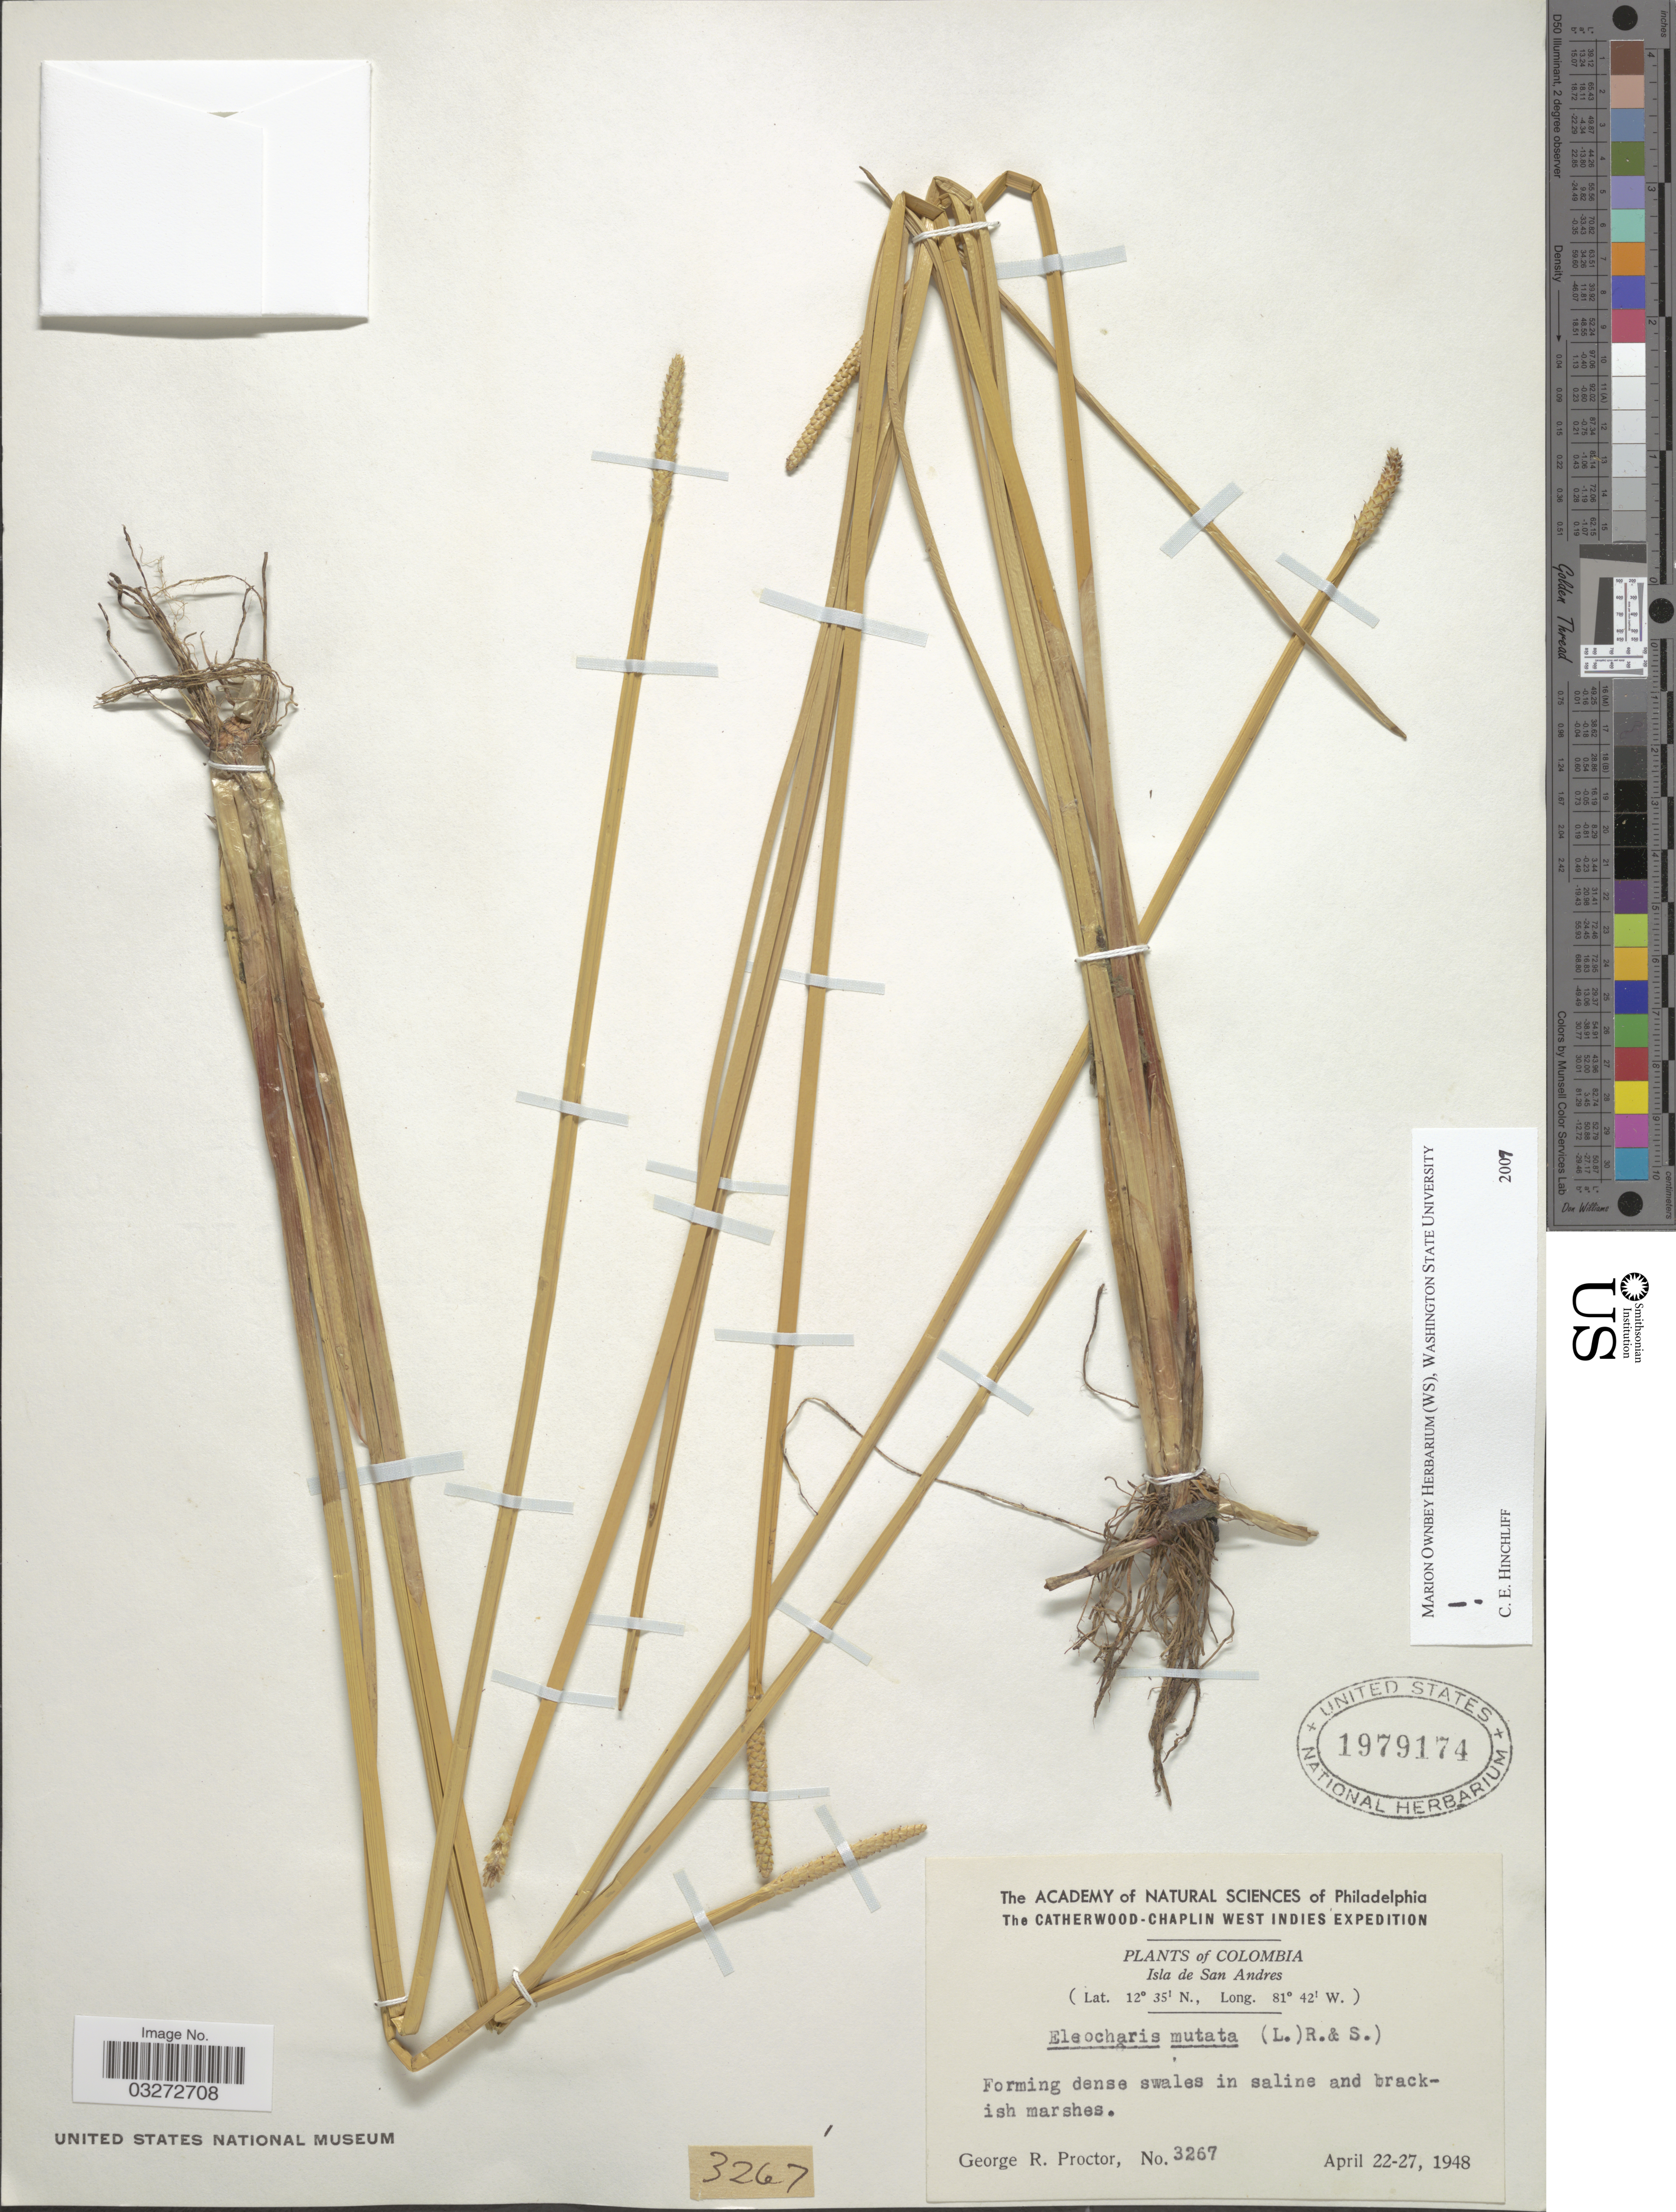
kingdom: Plantae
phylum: Tracheophyta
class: Liliopsida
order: Poales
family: Cyperaceae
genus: Eleocharis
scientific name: Eleocharis mutata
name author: (L.) Roem. & Schult.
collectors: G. R. Proctor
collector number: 3267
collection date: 1948-04-22/1948-04-27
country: Colombia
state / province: San Andres y Providencia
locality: Isla de San Andres.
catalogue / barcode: US 1979174